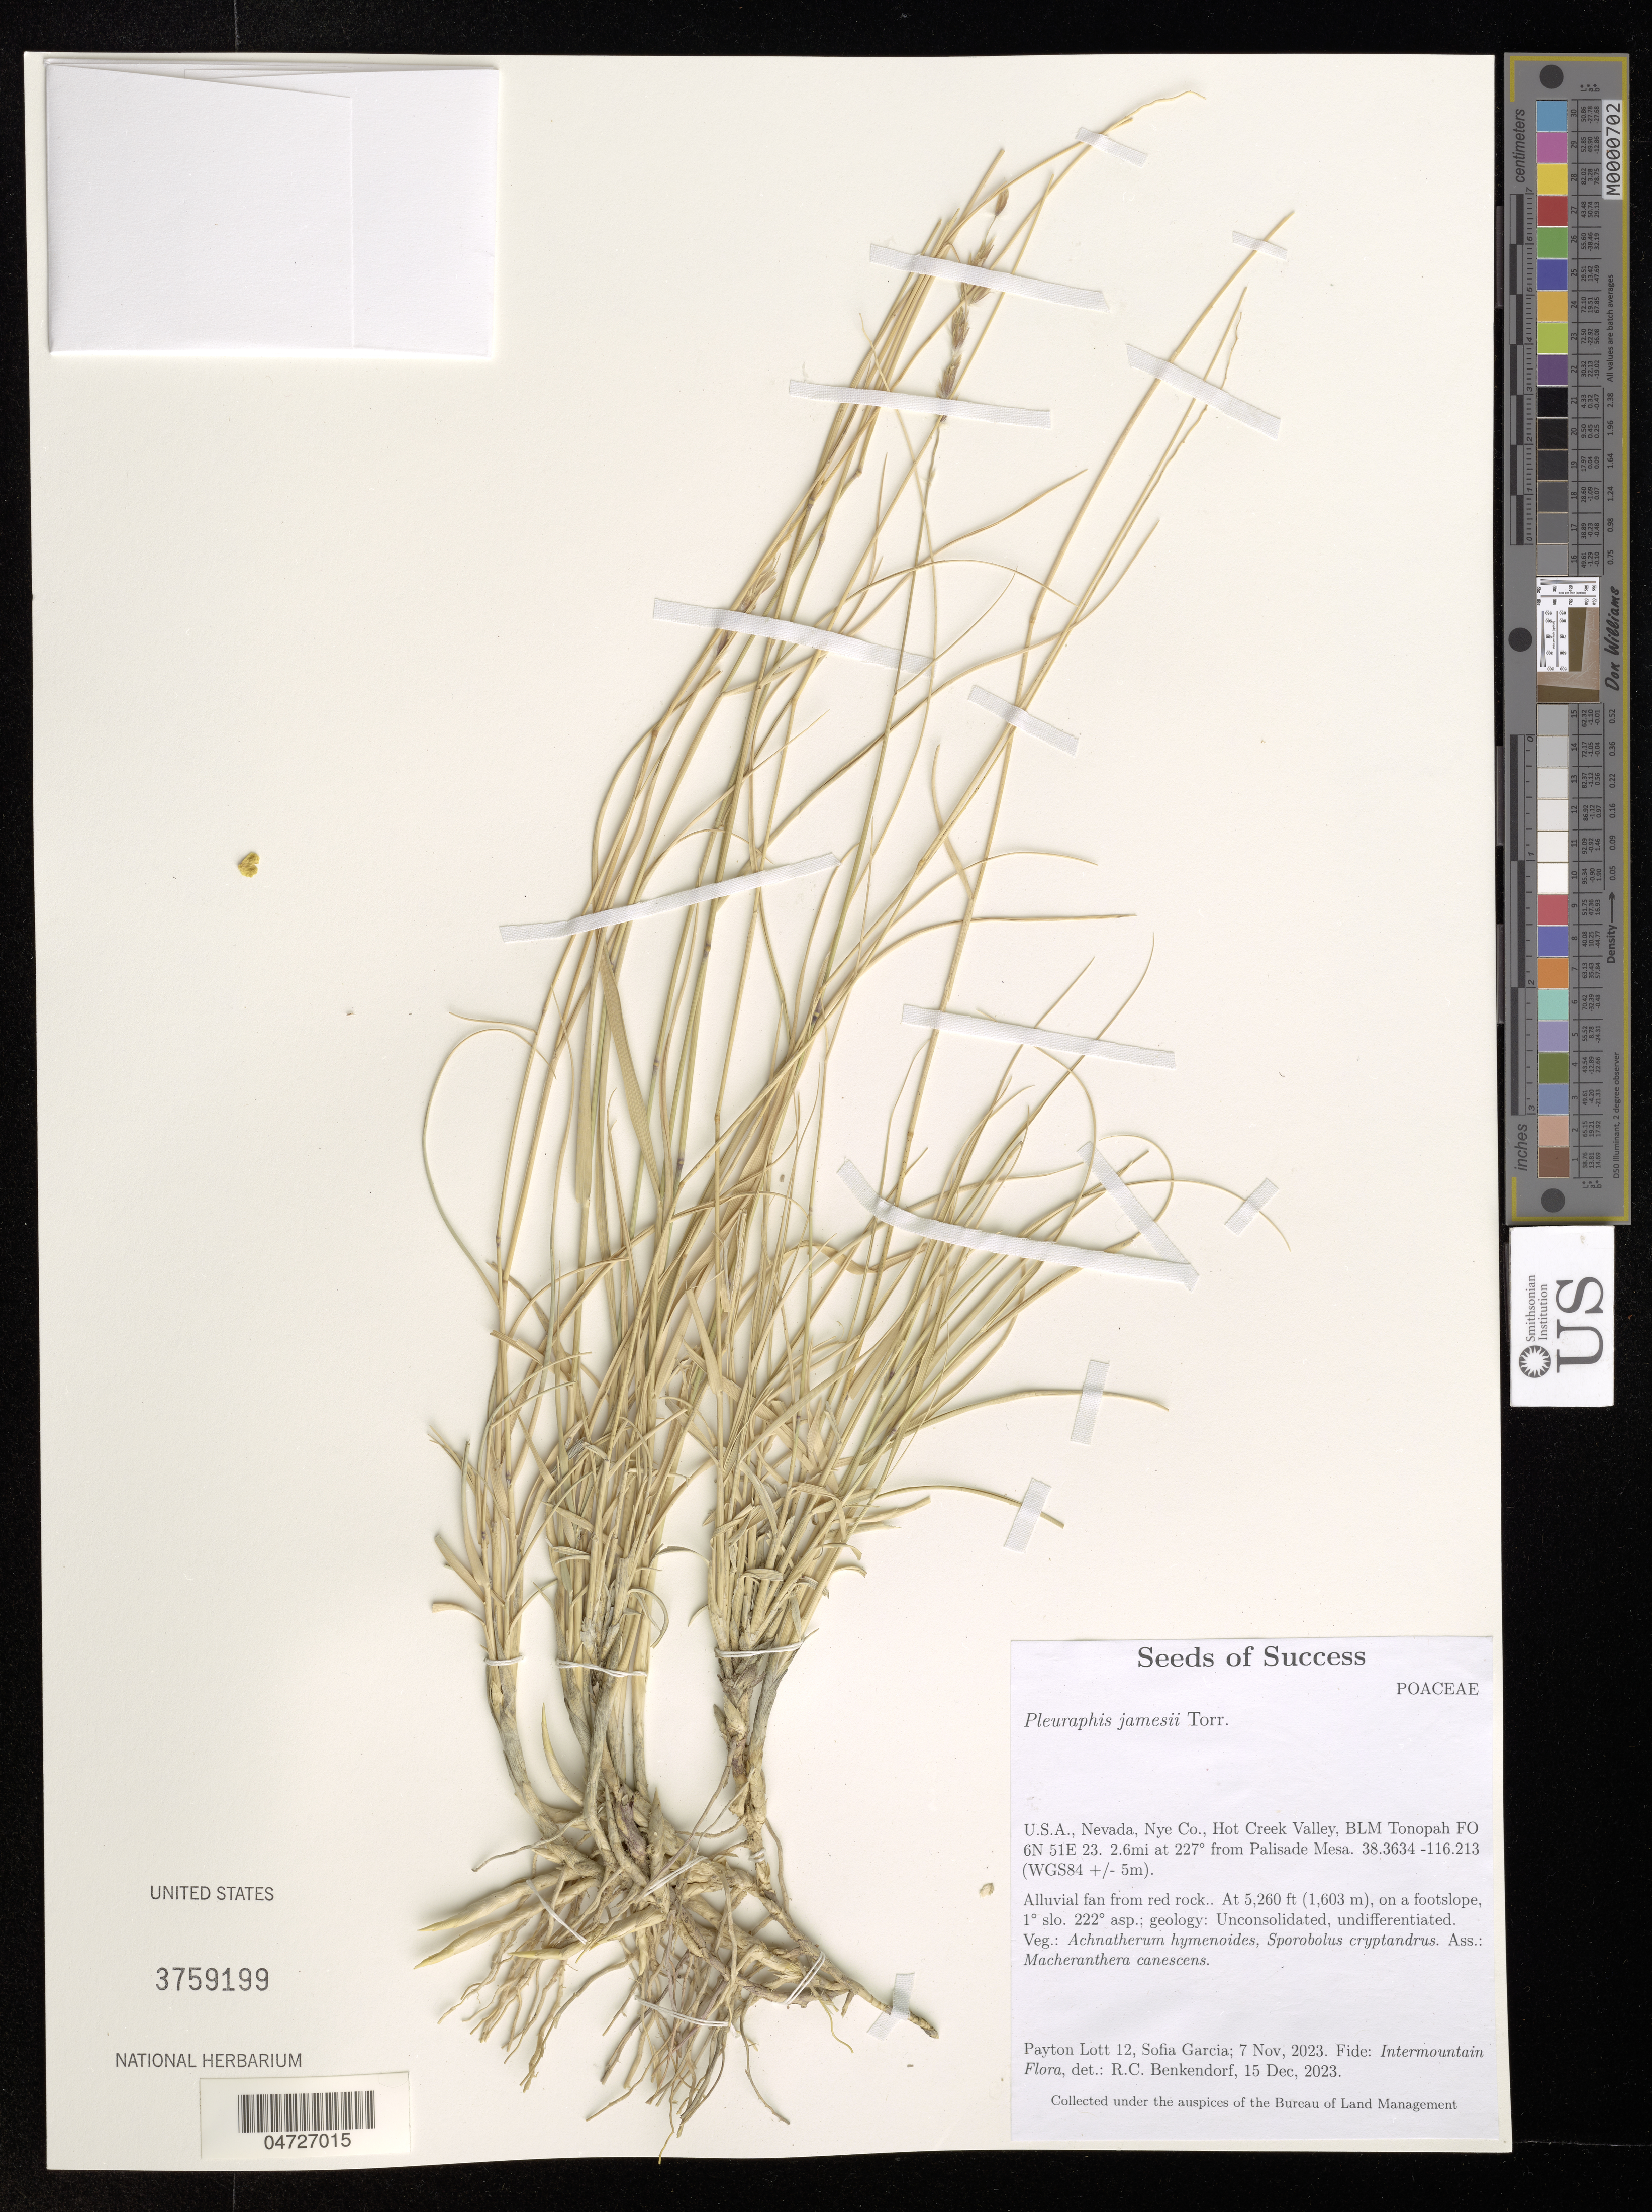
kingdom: Plantae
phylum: Tracheophyta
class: Liliopsida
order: Poales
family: Poaceae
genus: Pleuraphis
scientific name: Pleuraphis jamesii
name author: Torr.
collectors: P. Lott & S. Garcia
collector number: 12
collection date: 2023-11-07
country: United States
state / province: Nevada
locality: Nye Co., Hot Creek Valley, BLM Tonopah FO 6N 51E 23. 2.6mi at 227° from Palisade Mesa. 38.3634-116.213 (WGS84 +/- 5m).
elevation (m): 1603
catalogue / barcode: US 3759199